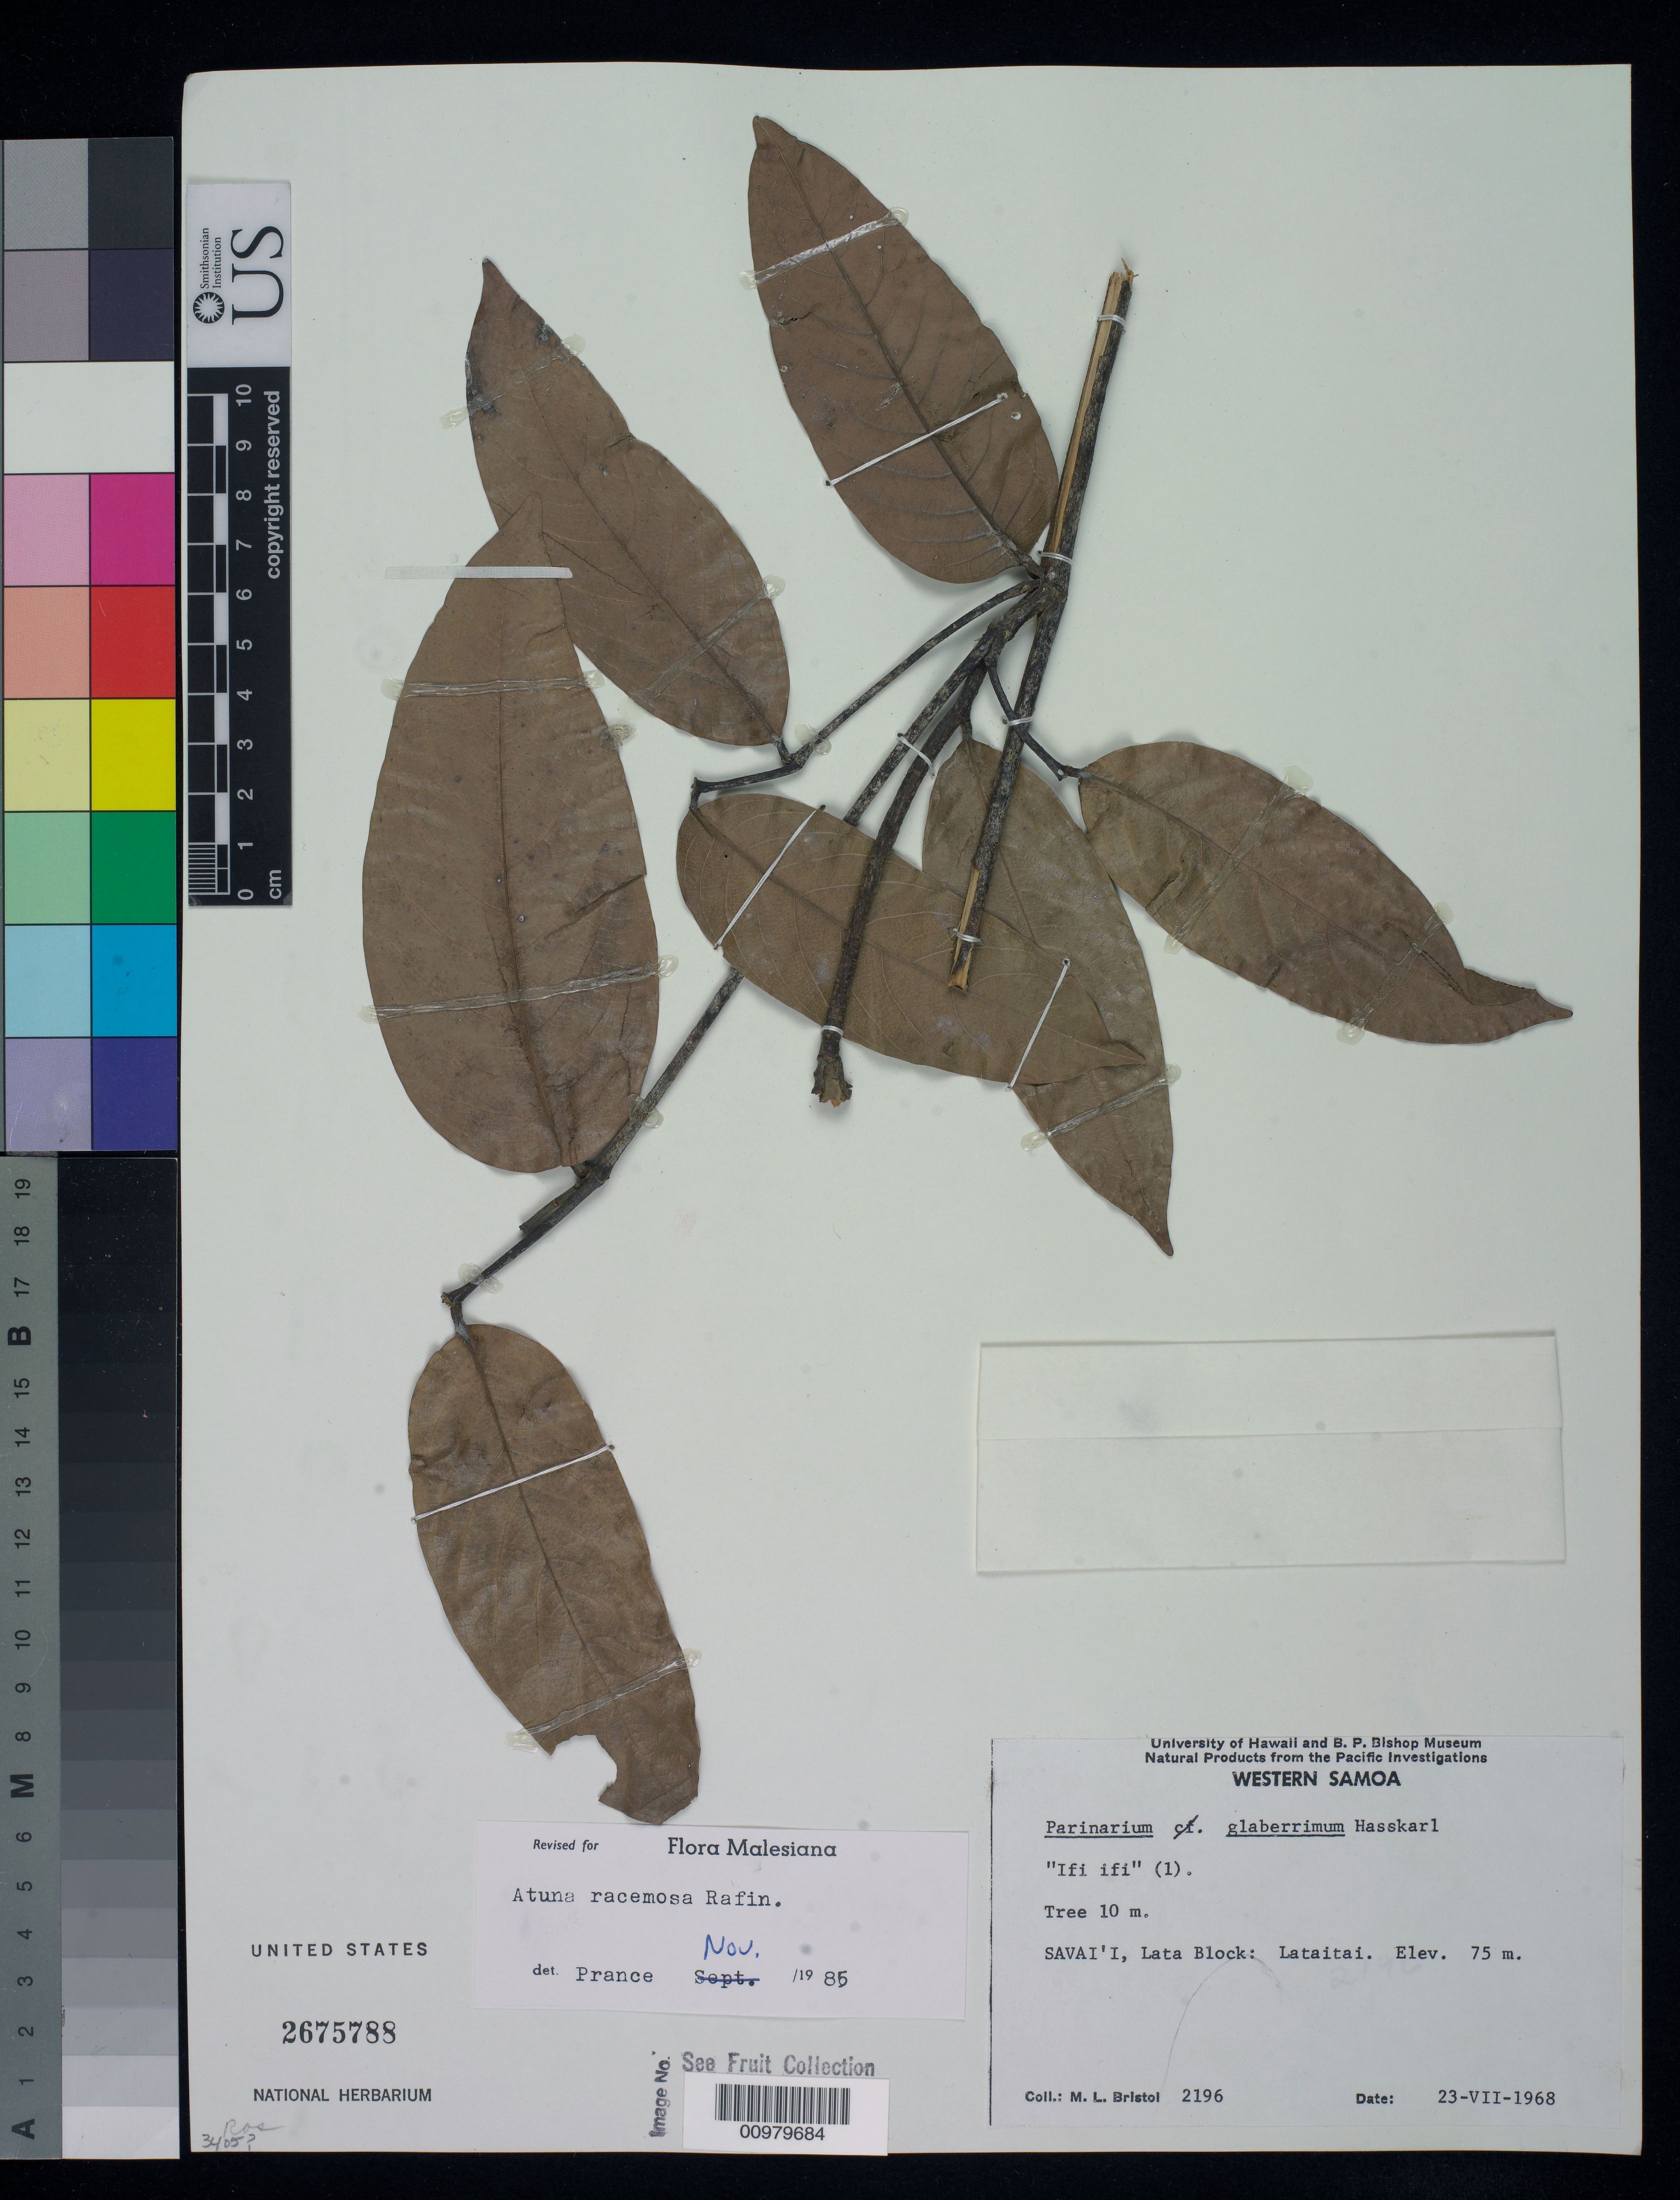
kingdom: Plantae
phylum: Tracheophyta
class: Magnoliopsida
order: Malpighiales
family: Chrysobalanaceae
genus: Atuna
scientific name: Atuna racemosa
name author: Raf.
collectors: M. L. Bristol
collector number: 2196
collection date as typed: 23 Aug 1968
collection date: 1968-08-23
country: Samoa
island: Savai'i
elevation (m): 75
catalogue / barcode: US 2675788